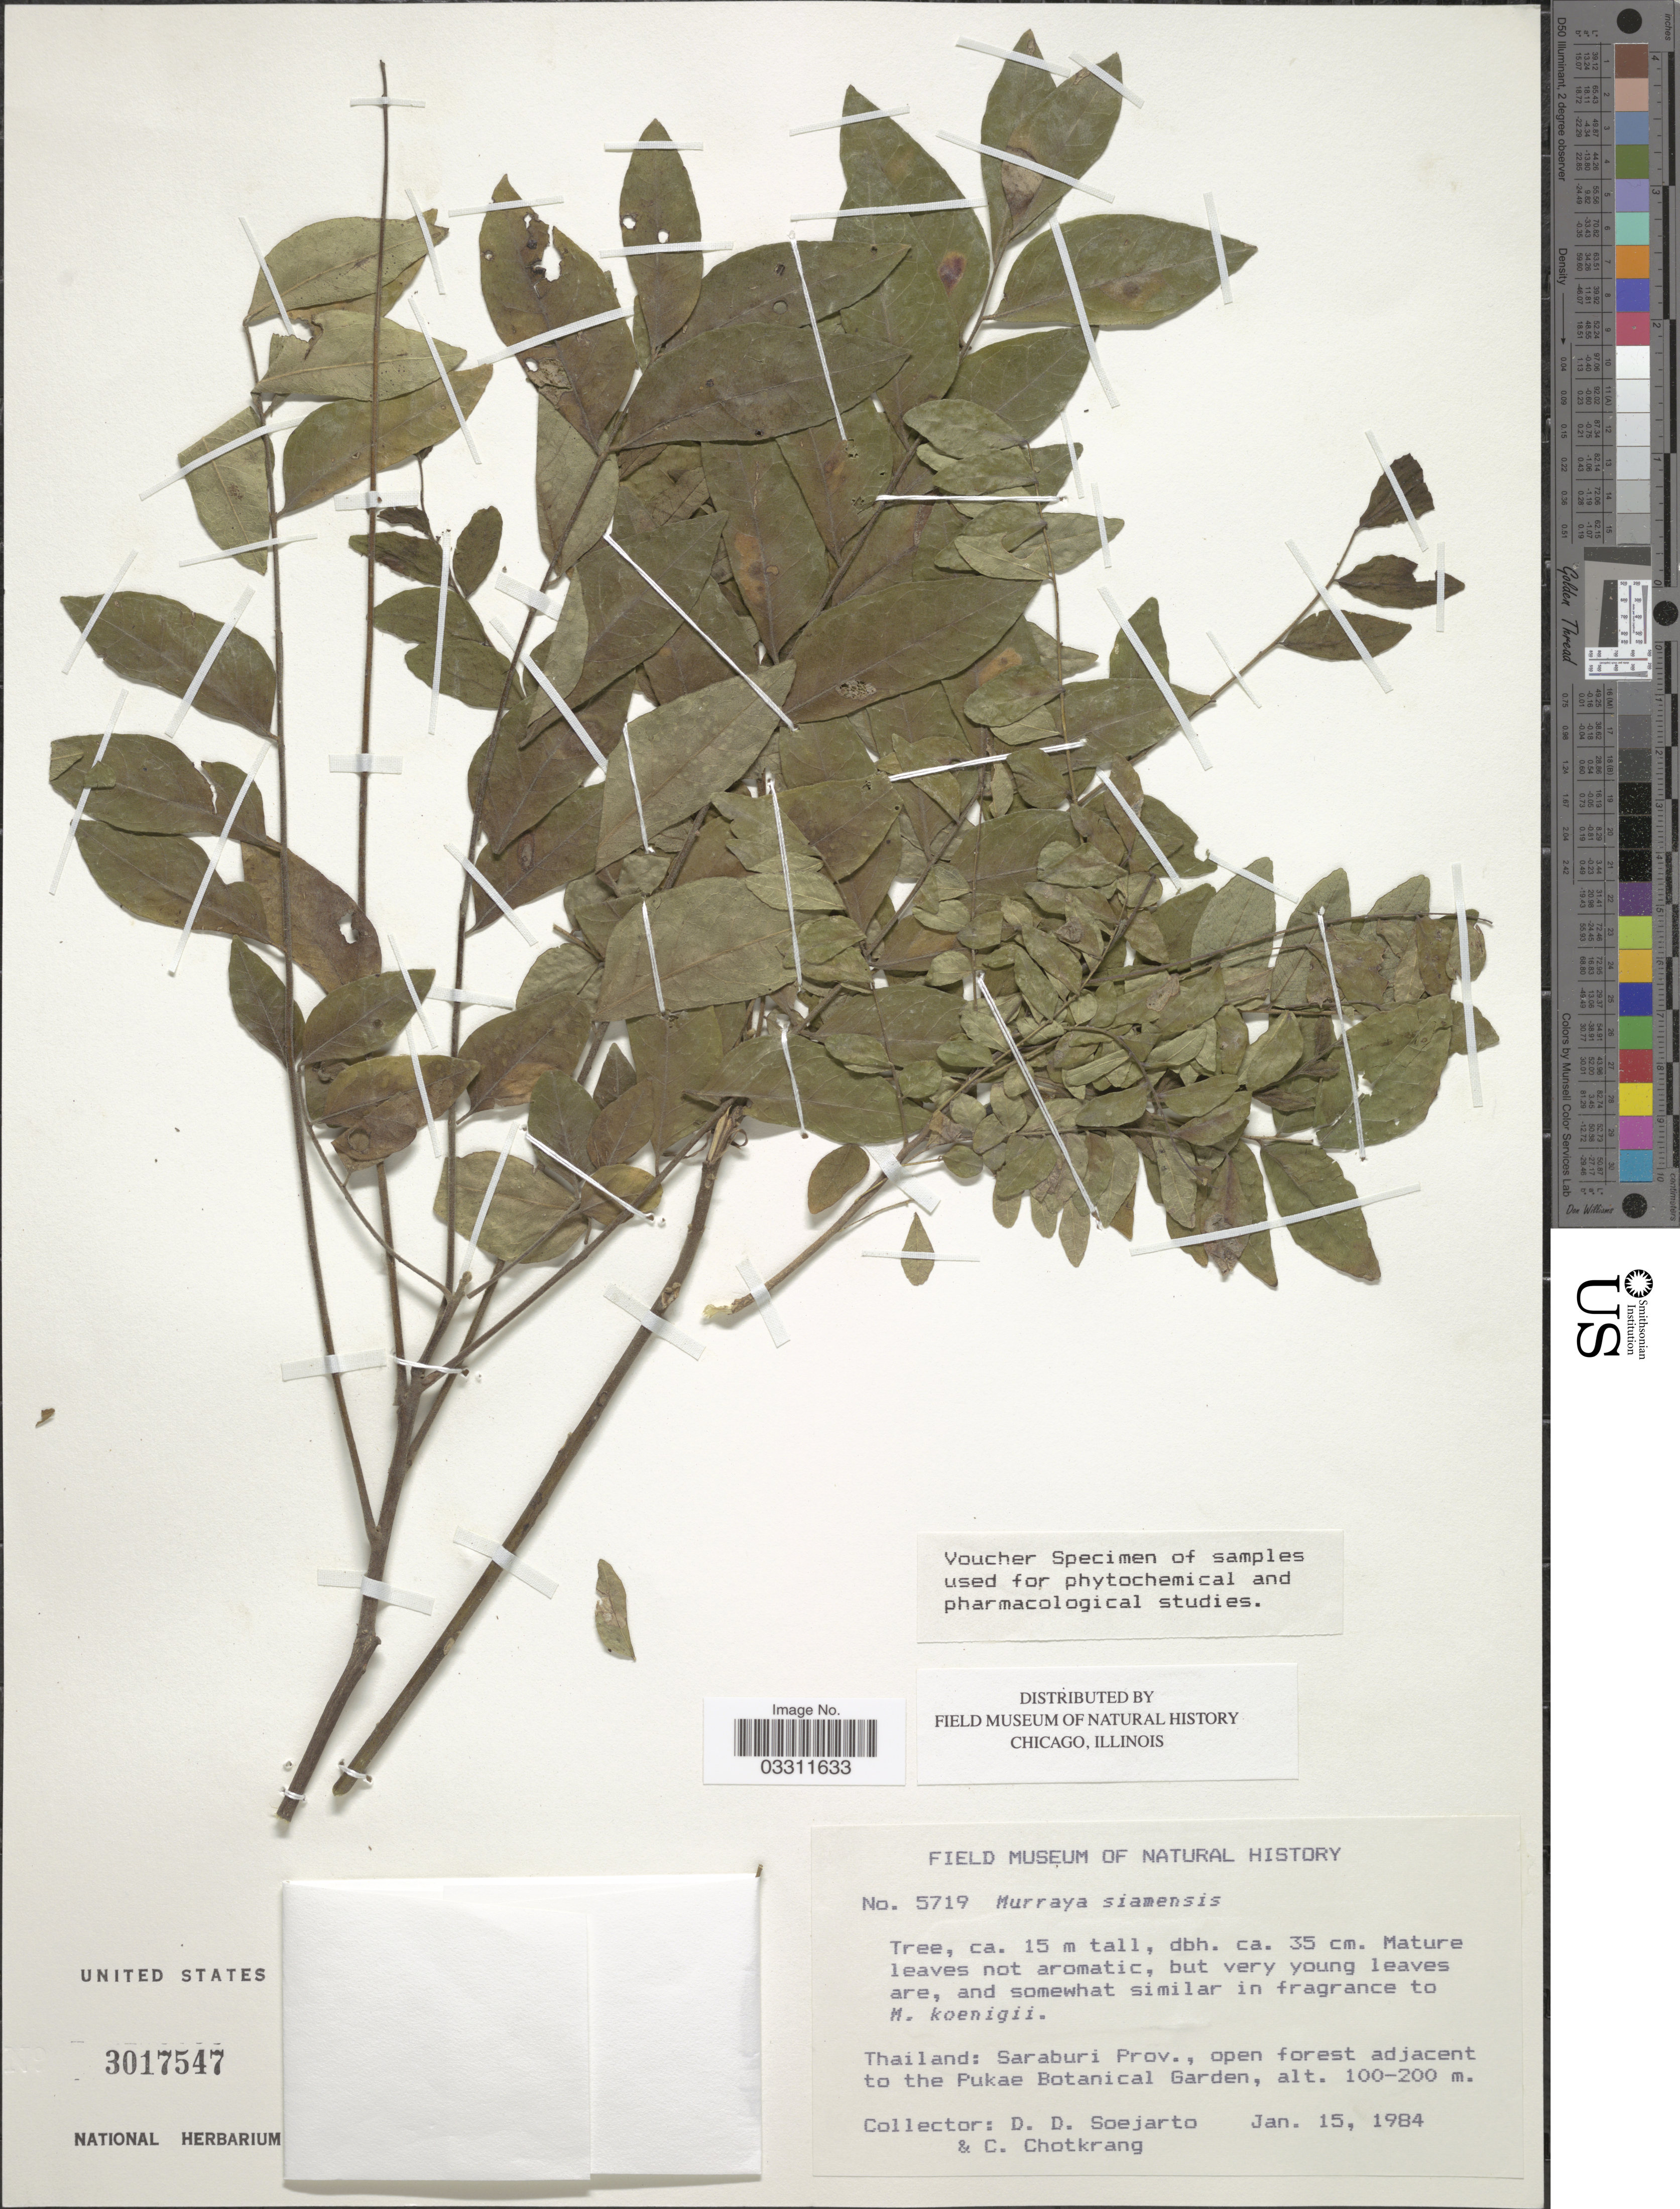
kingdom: Plantae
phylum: Tracheophyta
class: Magnoliopsida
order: Sapindales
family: Rutaceae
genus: Murraya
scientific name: Murraya siamensis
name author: Craib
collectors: C. Chotkrang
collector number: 5719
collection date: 1984-01-15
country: Thailand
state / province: Saraburi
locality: Open forest adjacent to the Pukae Botanical Garden.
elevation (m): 100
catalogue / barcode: US 3017547